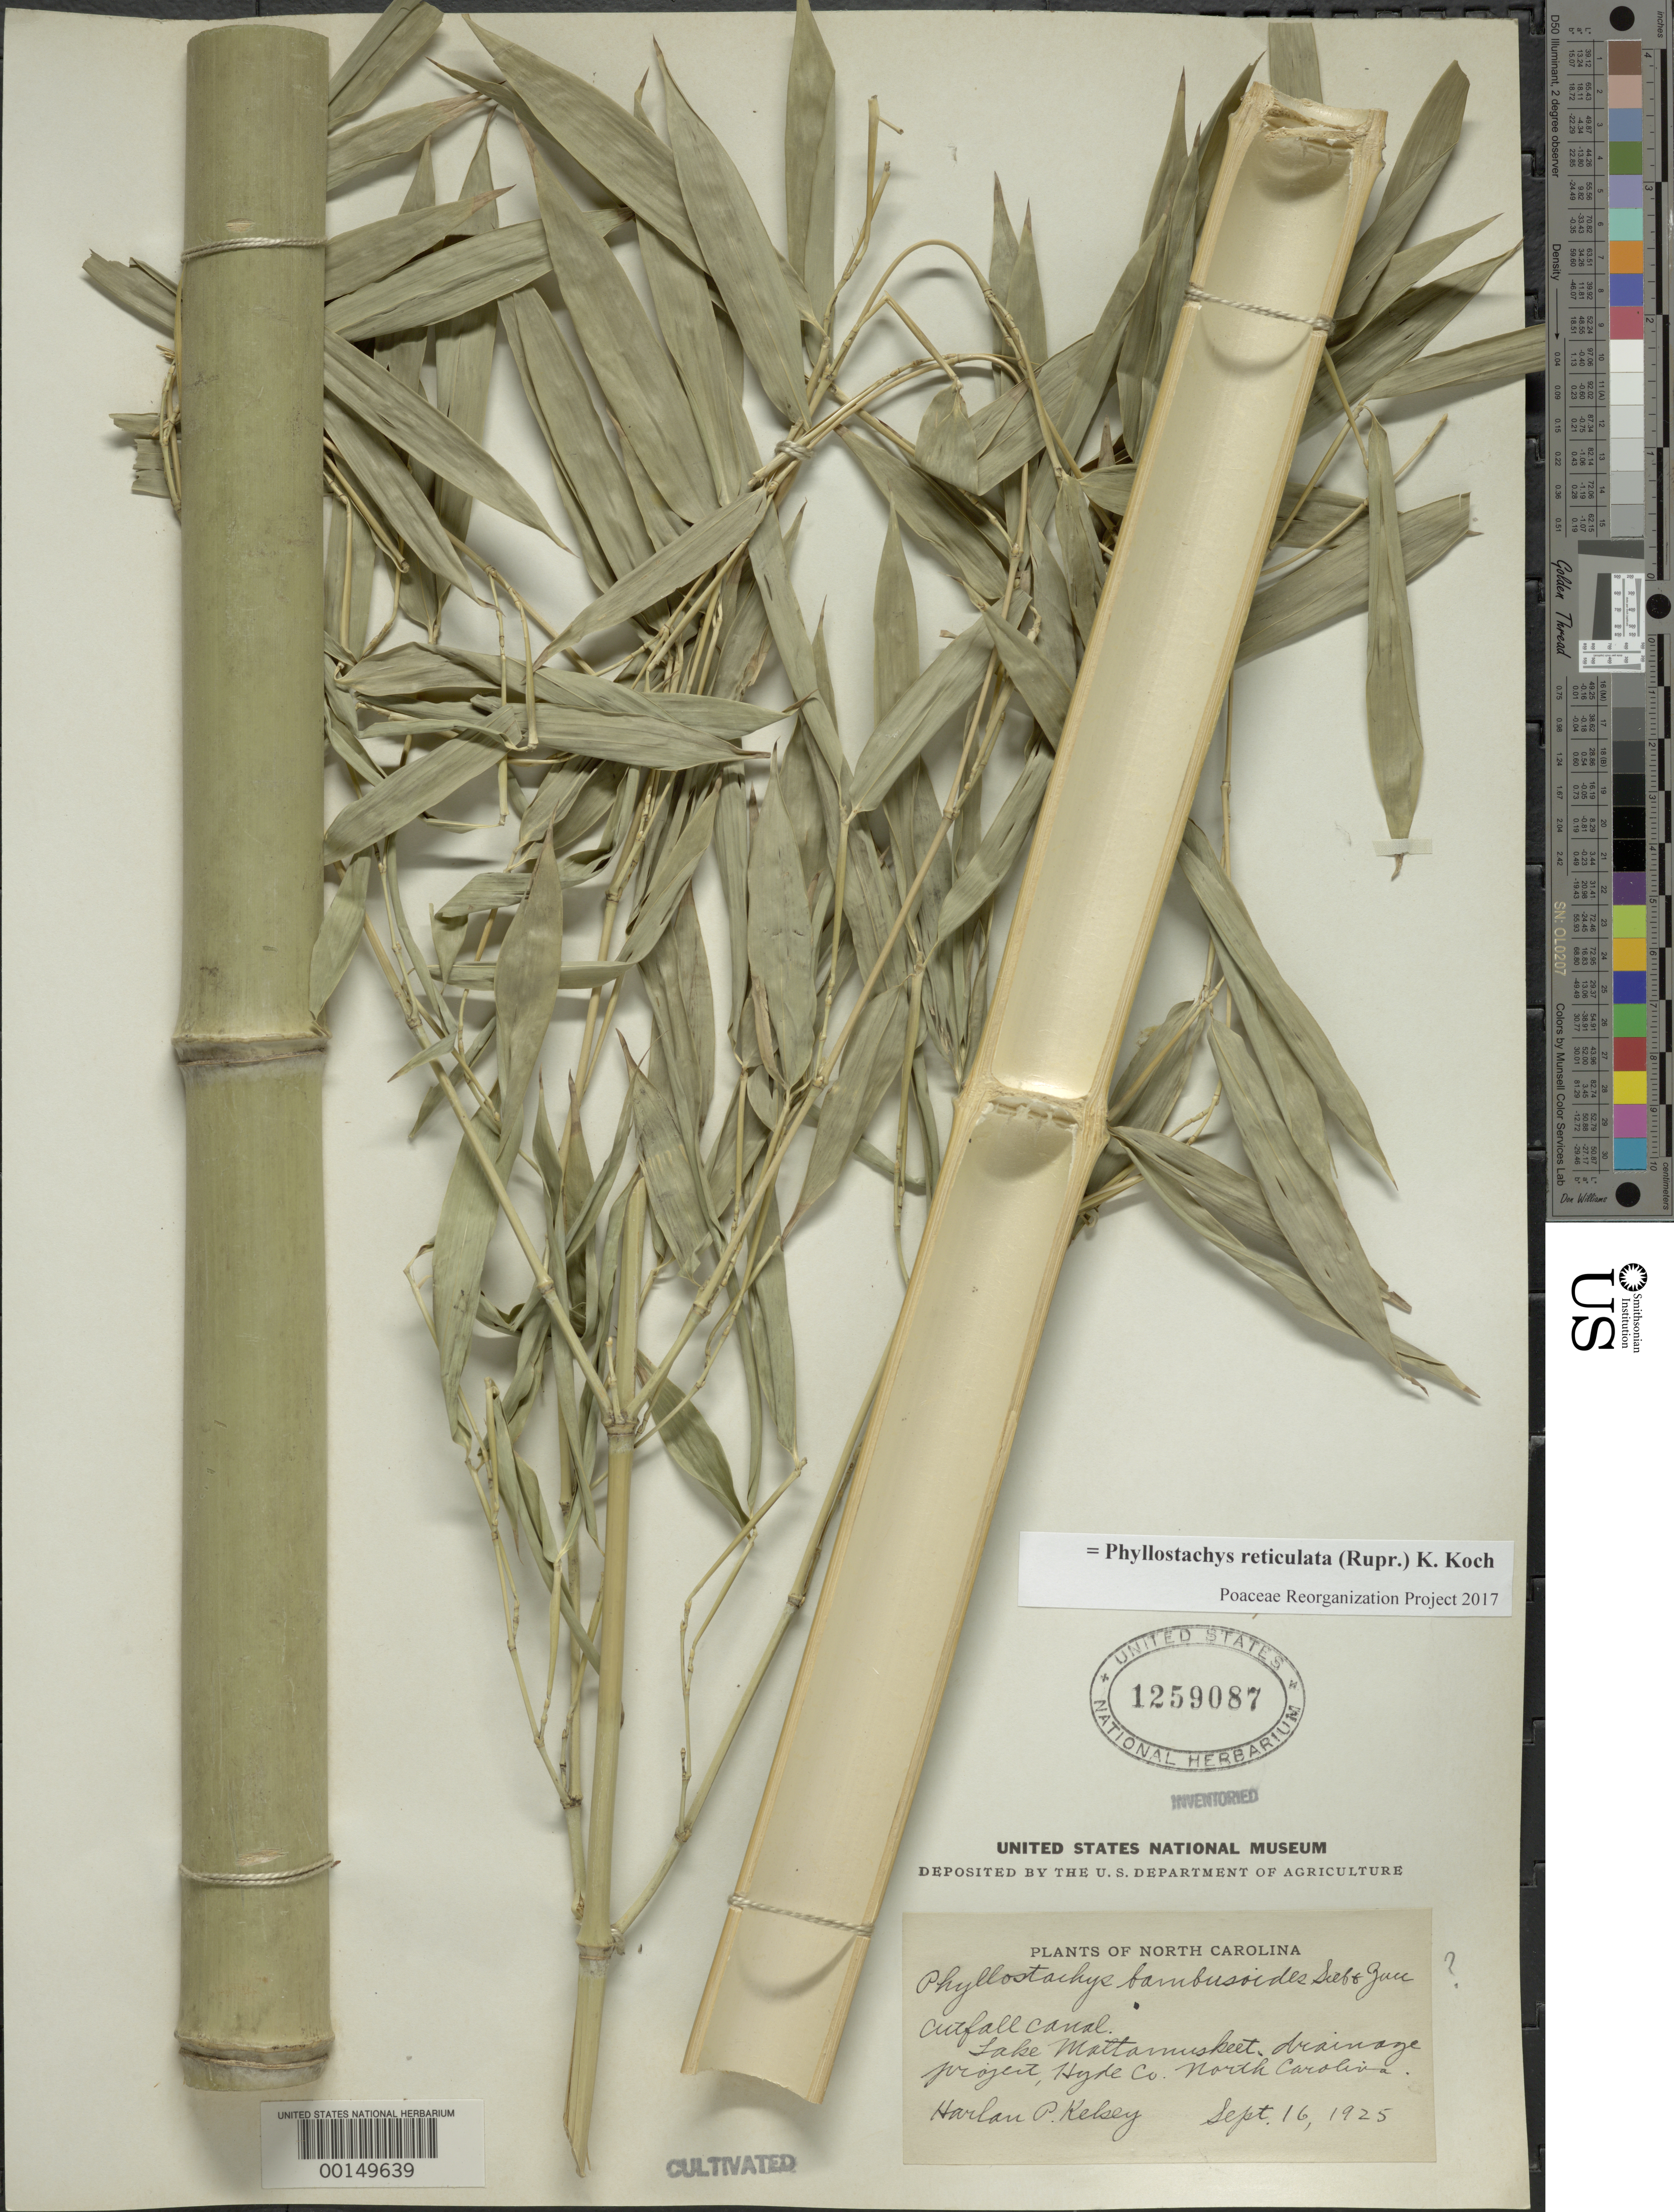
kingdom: Plantae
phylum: Tracheophyta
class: Liliopsida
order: Poales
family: Poaceae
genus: Phyllostachys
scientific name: Phyllostachys reticulata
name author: (Rupr.) K. Koch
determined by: Poaceae Reorganization Project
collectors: H. Kelsey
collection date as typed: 16 Sep 1925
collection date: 1925-09-16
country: United States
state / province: North Carolina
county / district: Hyde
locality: Lake mattamuskeet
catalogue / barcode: US 1259087